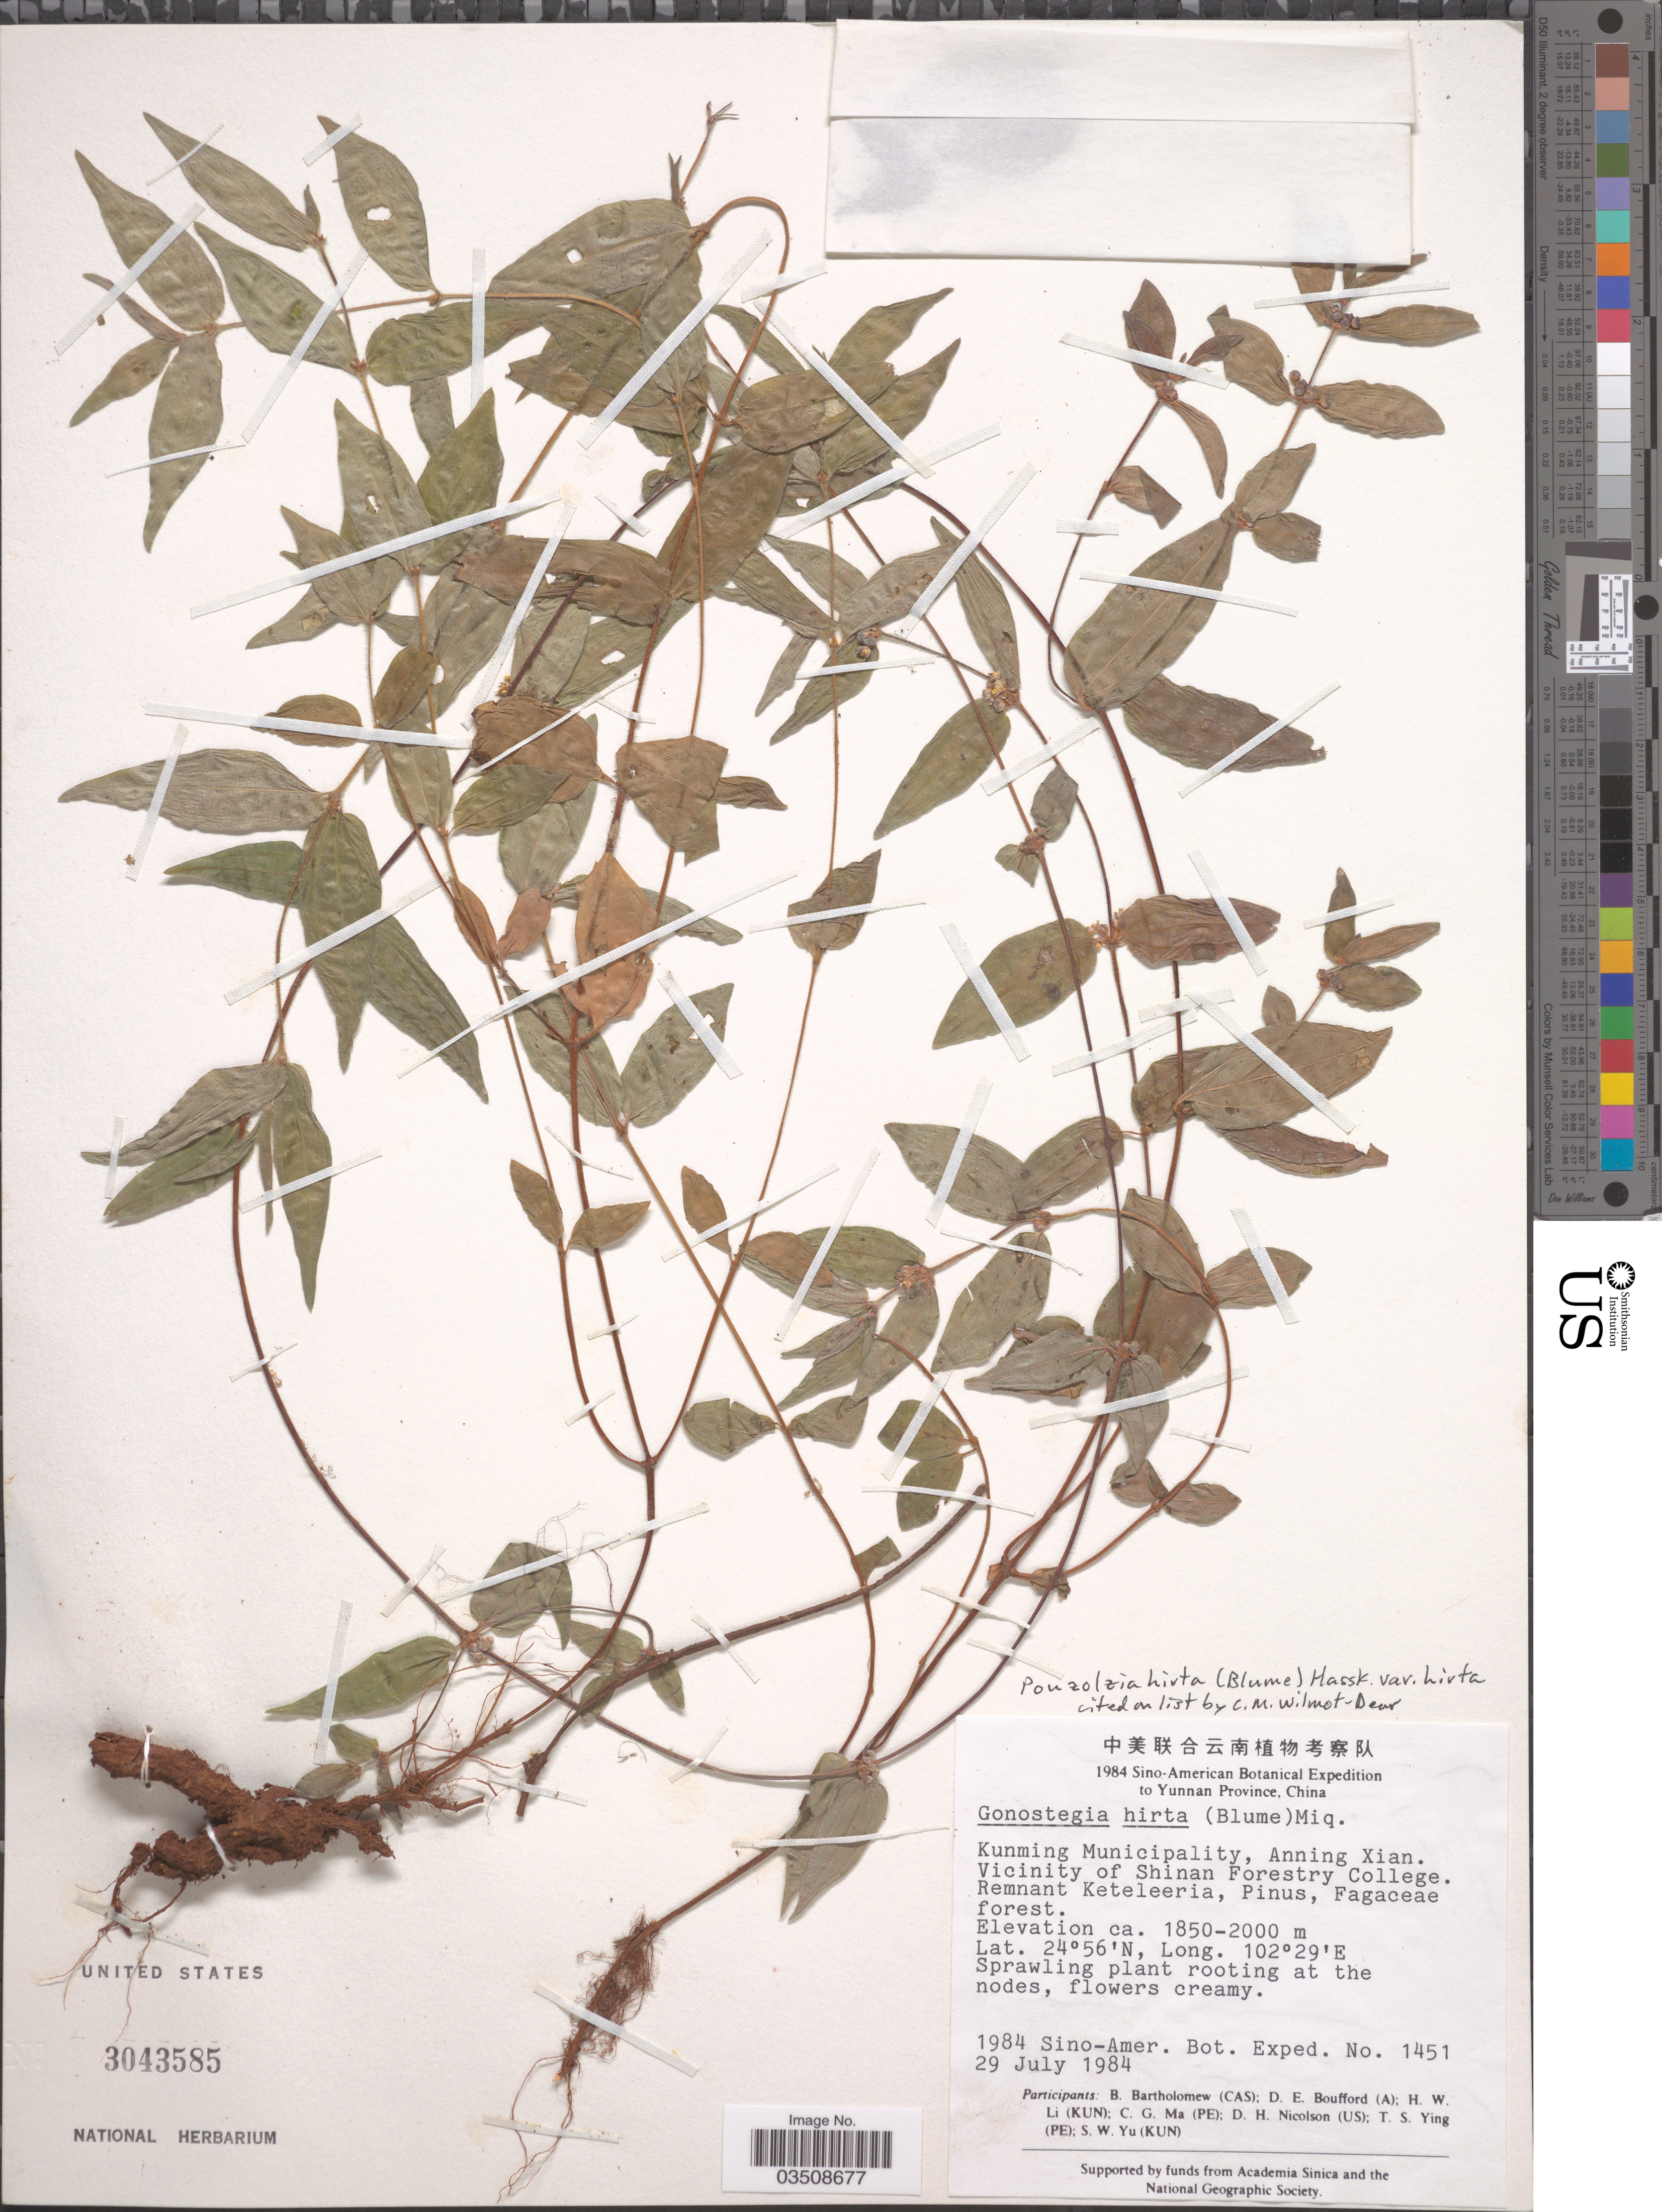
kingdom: Plantae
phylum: Tracheophyta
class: Magnoliopsida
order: Rosales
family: Urticaceae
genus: Gonostegia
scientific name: Gonostegia triandra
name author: (Blume) Miq.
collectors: Sino-Amer. Bot. Exped. 1984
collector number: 1451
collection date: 1984-07-29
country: China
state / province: Yunnan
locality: Kunming Municipality, Anning Xian. Vicinity of Shinan Forestry College.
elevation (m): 1850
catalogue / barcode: US 3043585